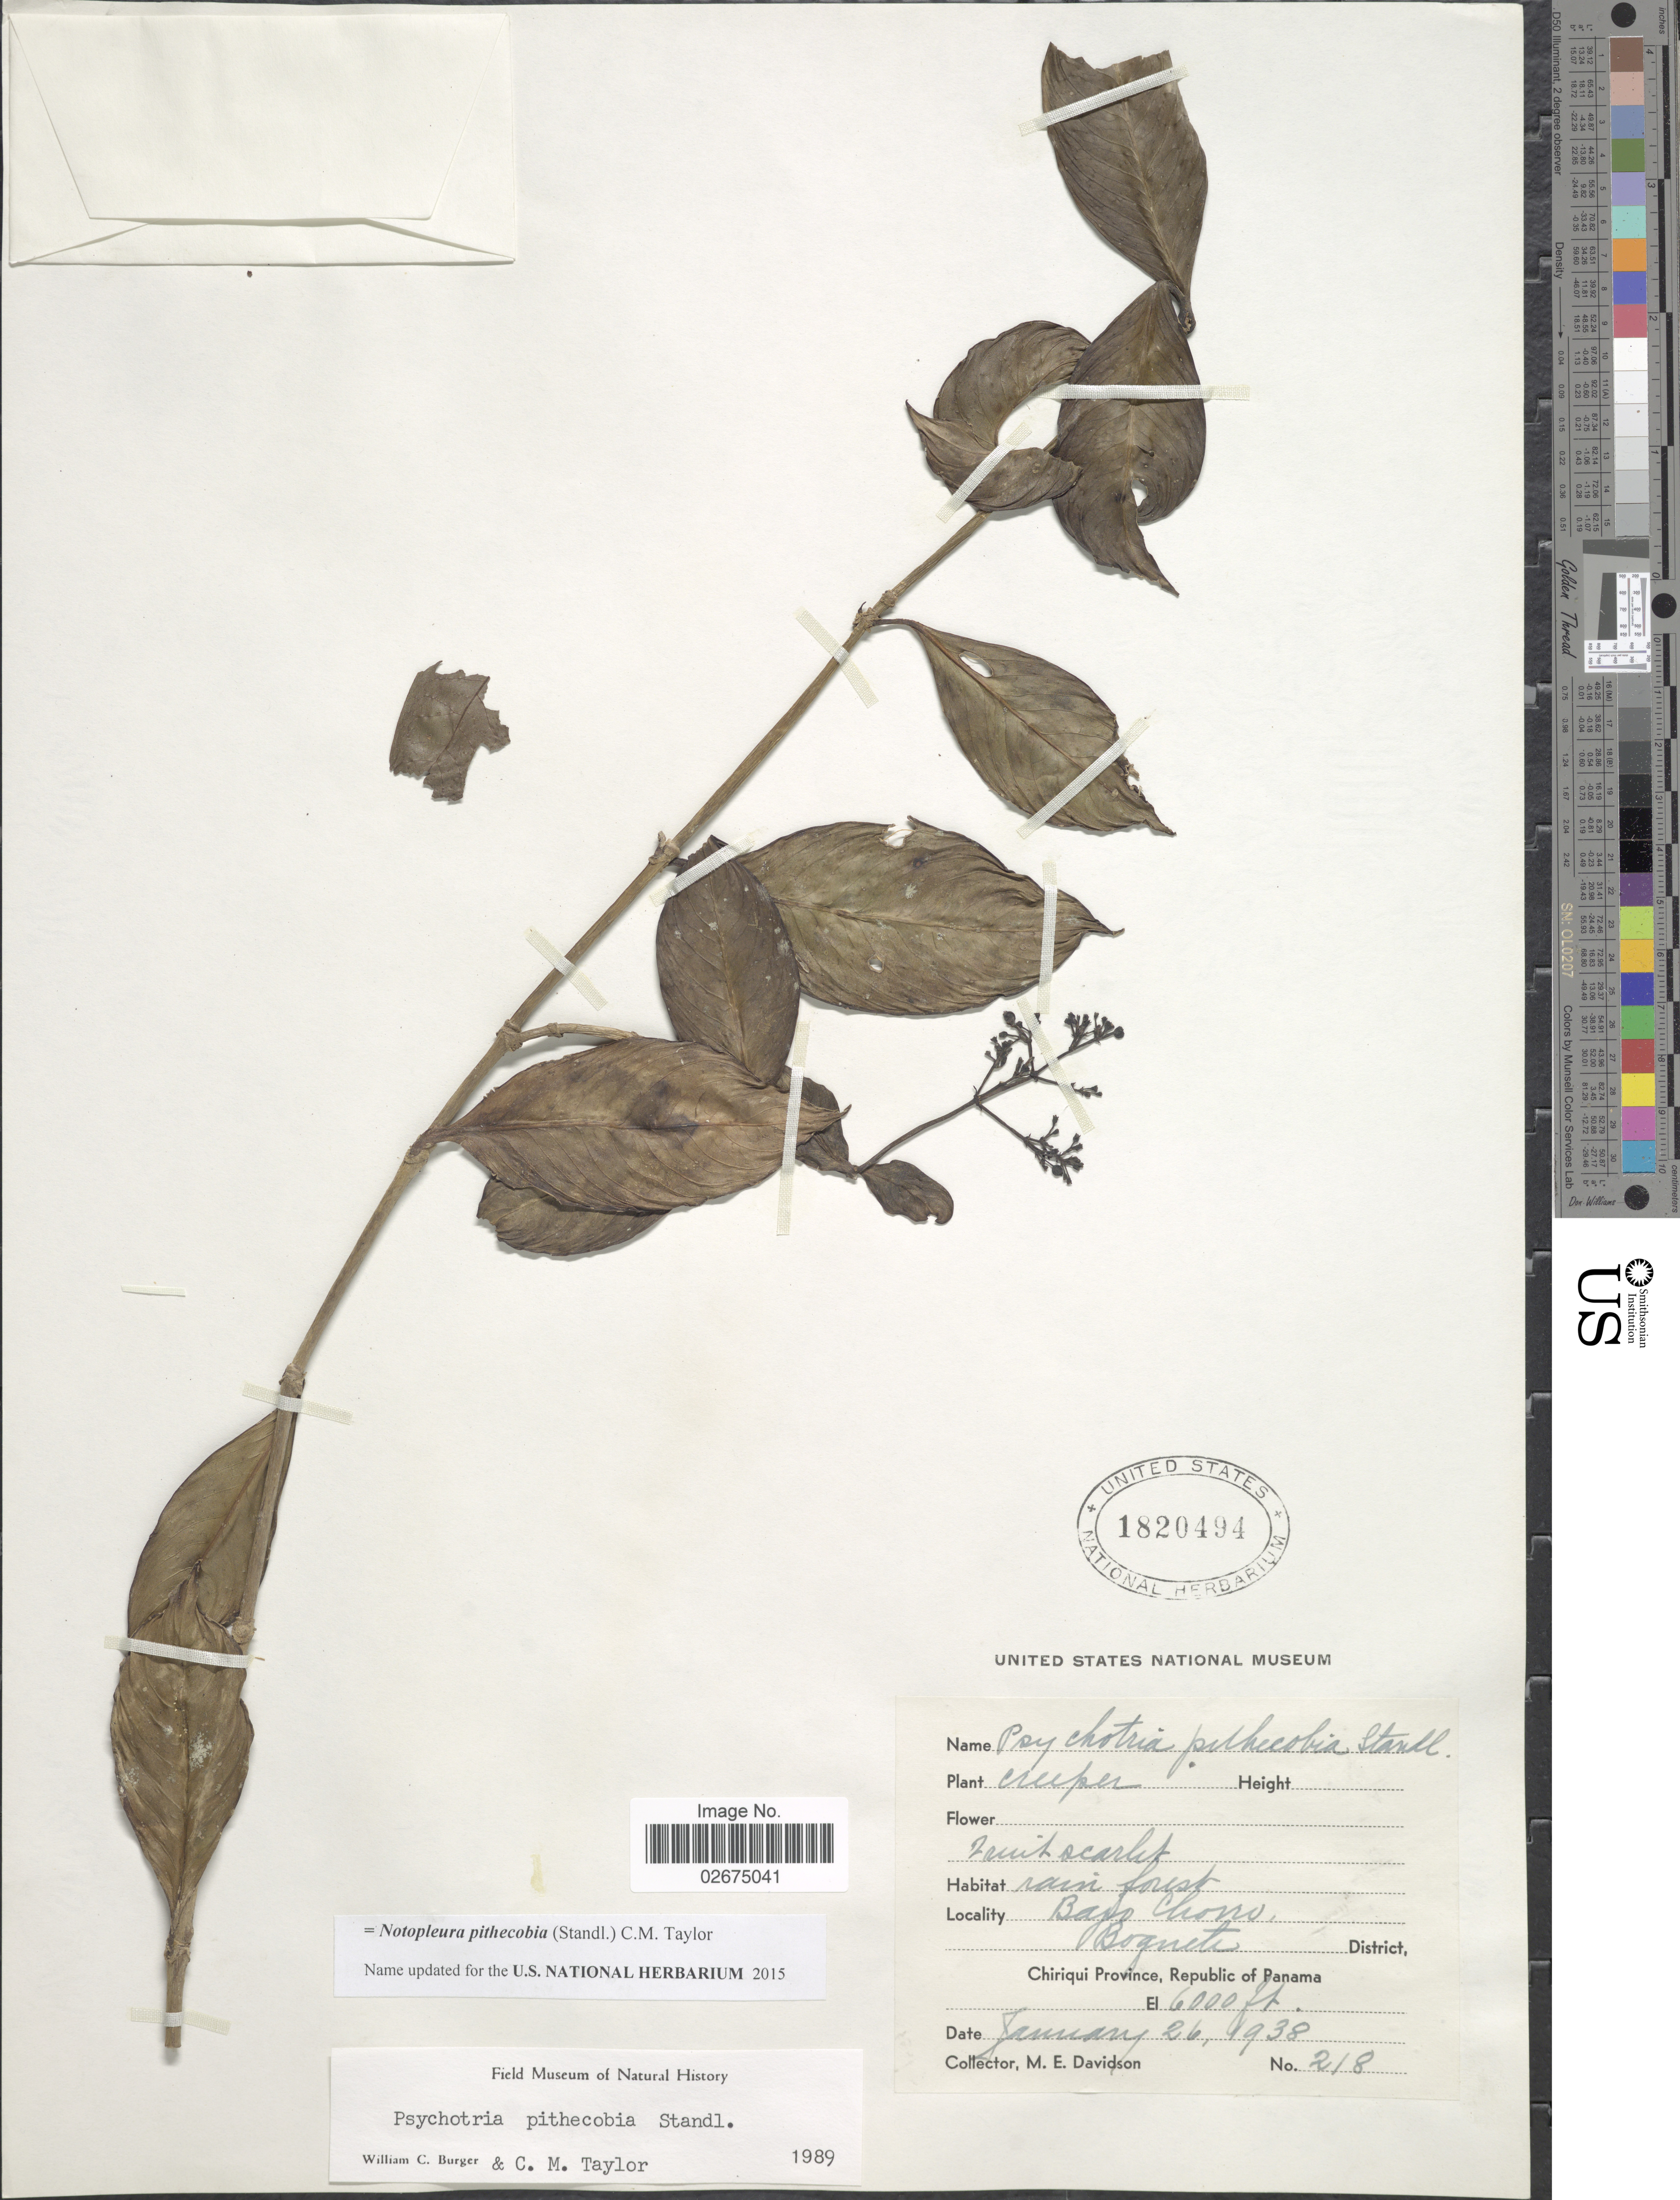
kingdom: Plantae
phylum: Tracheophyta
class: Magnoliopsida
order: Gentianales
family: Rubiaceae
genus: Notopleura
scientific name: Notopleura pithecobia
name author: (Standl.) C.M. Taylor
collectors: M. E. Davidson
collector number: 218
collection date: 1938-01-26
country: Panama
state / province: Chiriqui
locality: Bajo Chorro, Boquete District, Chiriqui Province, Republic of Panama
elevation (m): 1829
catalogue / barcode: US 1820494